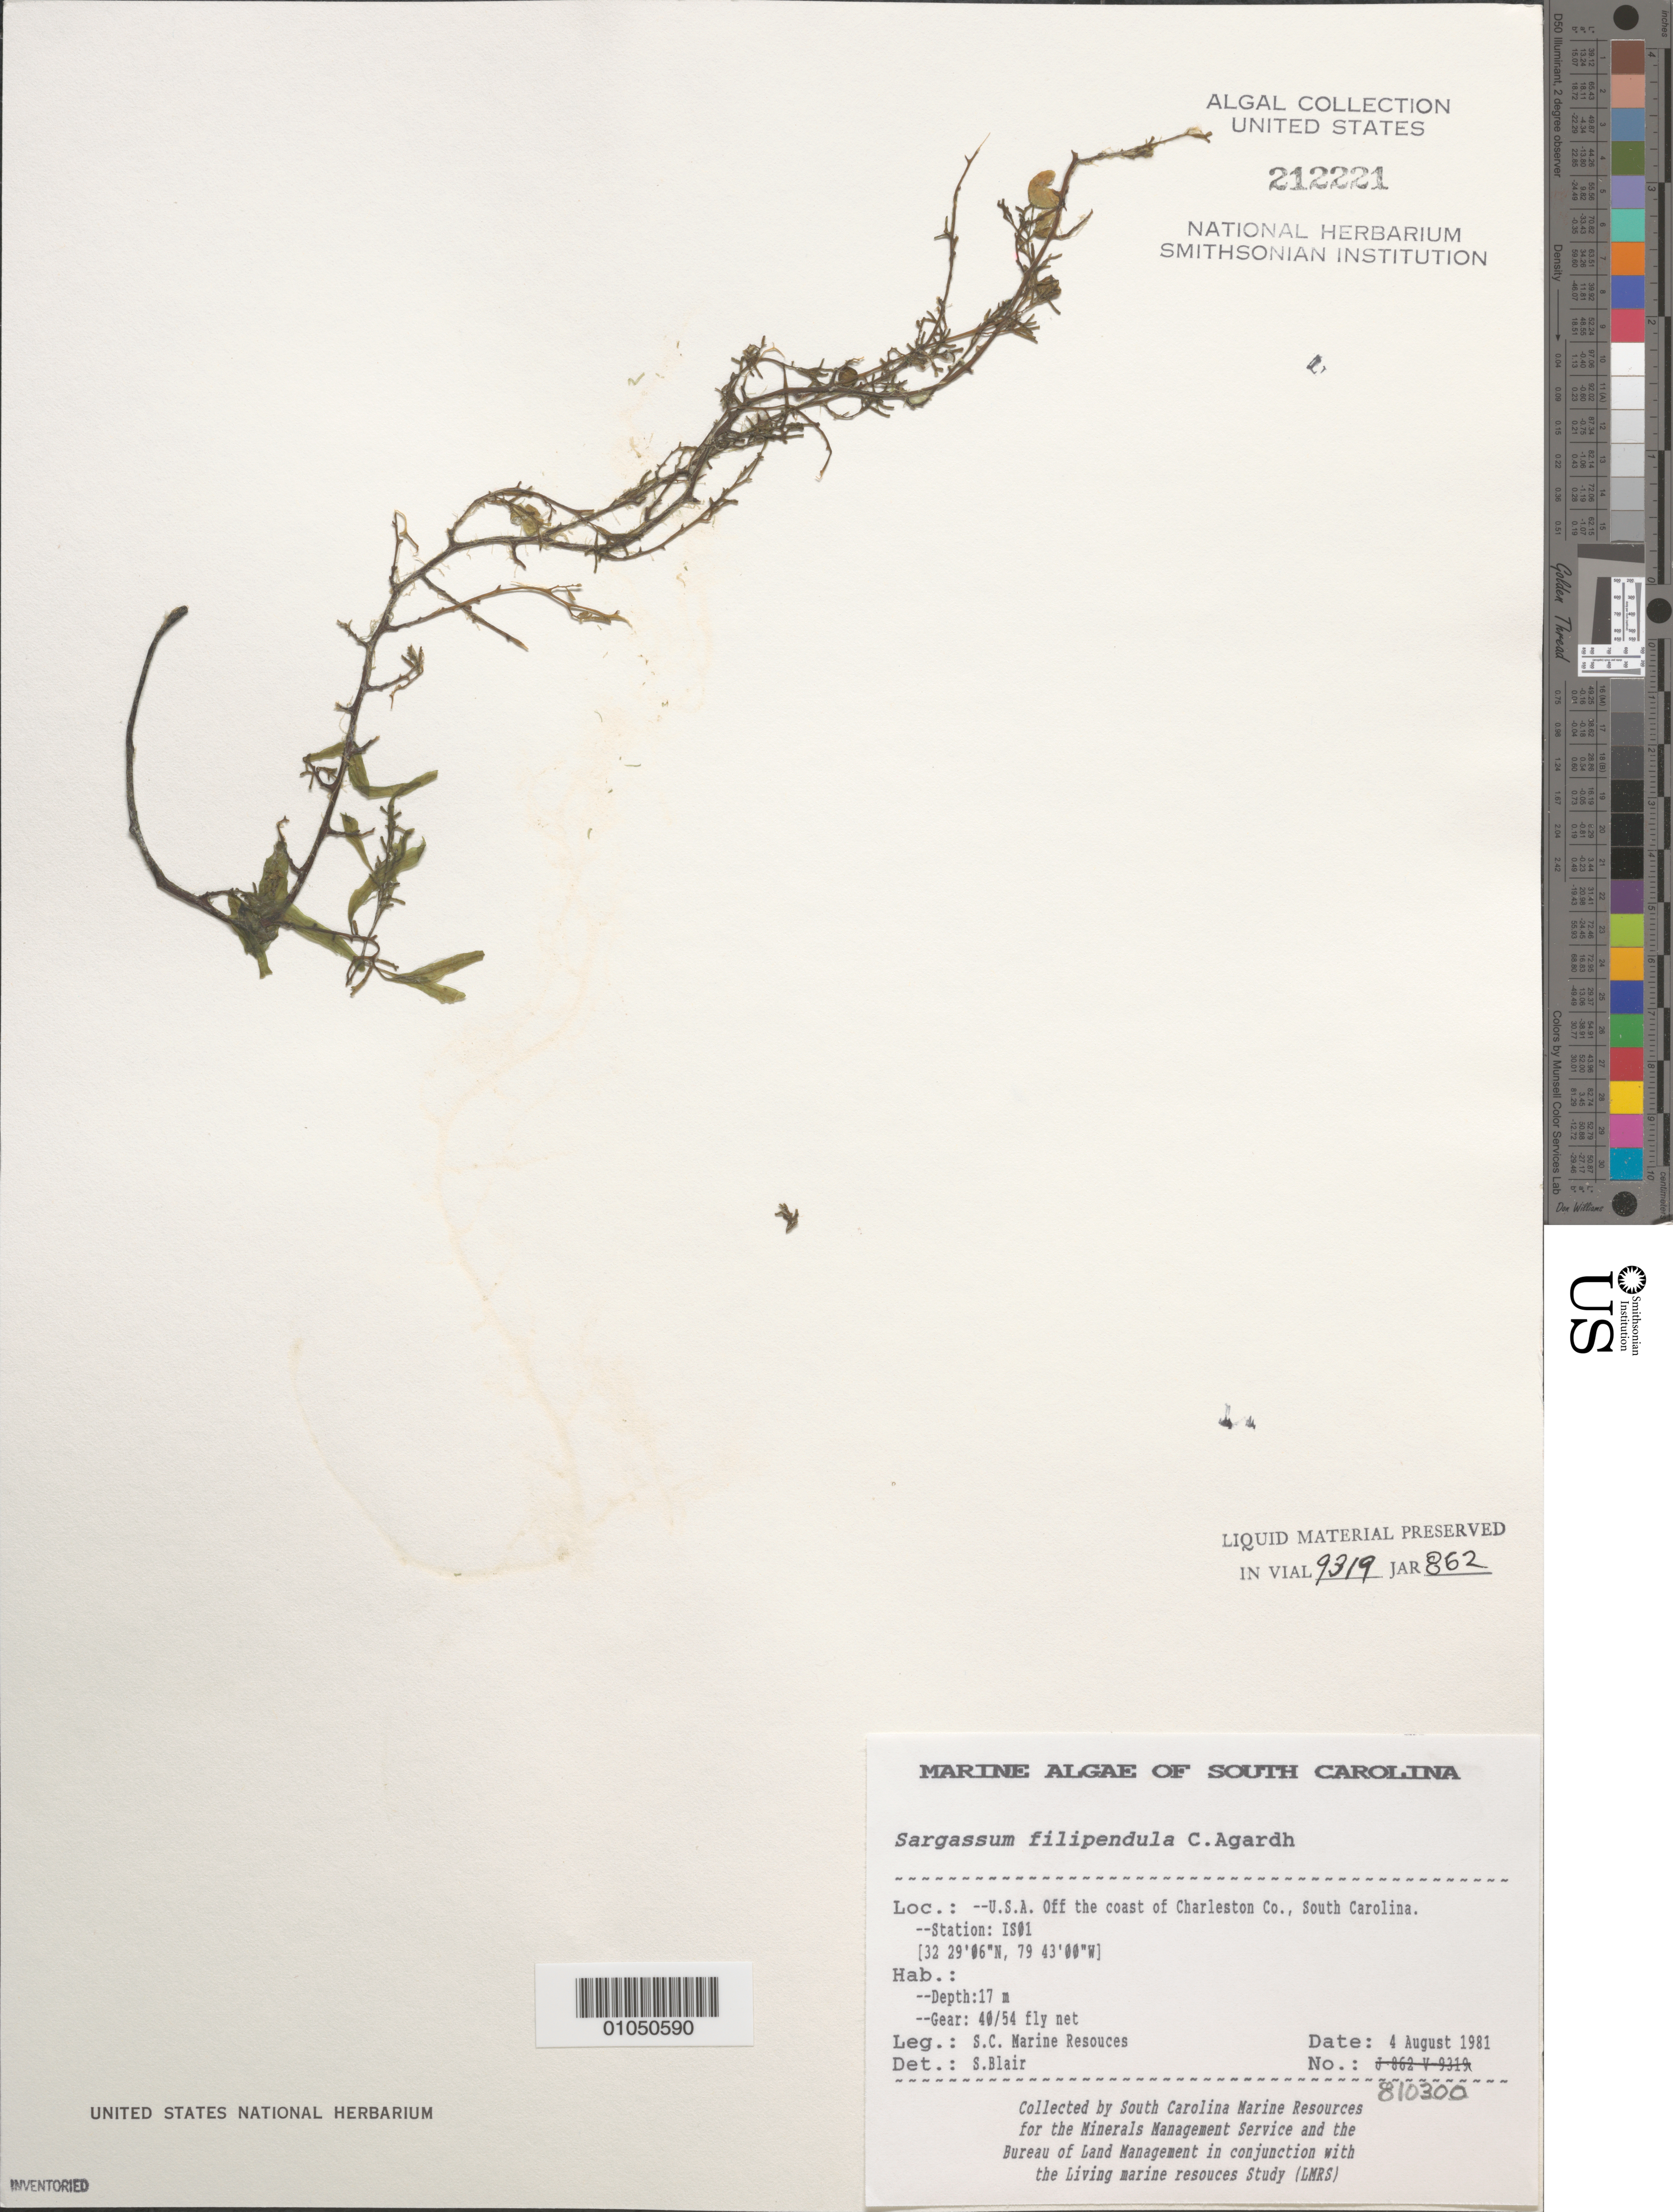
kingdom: Chromista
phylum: Ochrophyta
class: Phaeophyceae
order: Fucales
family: Sargassaceae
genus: Sargassum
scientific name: Sargassum filipendula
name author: C. Agardh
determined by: Blair, S. M.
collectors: South Carolina Marine Resources for BLM/MMS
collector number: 810300 Station IS01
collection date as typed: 04 Aug 1981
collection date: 1981-08-04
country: United States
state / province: South Carolina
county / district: Charleston County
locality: Off coast of Charleston County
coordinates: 32 29'06" N, 79 43'00" W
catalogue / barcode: US 212221